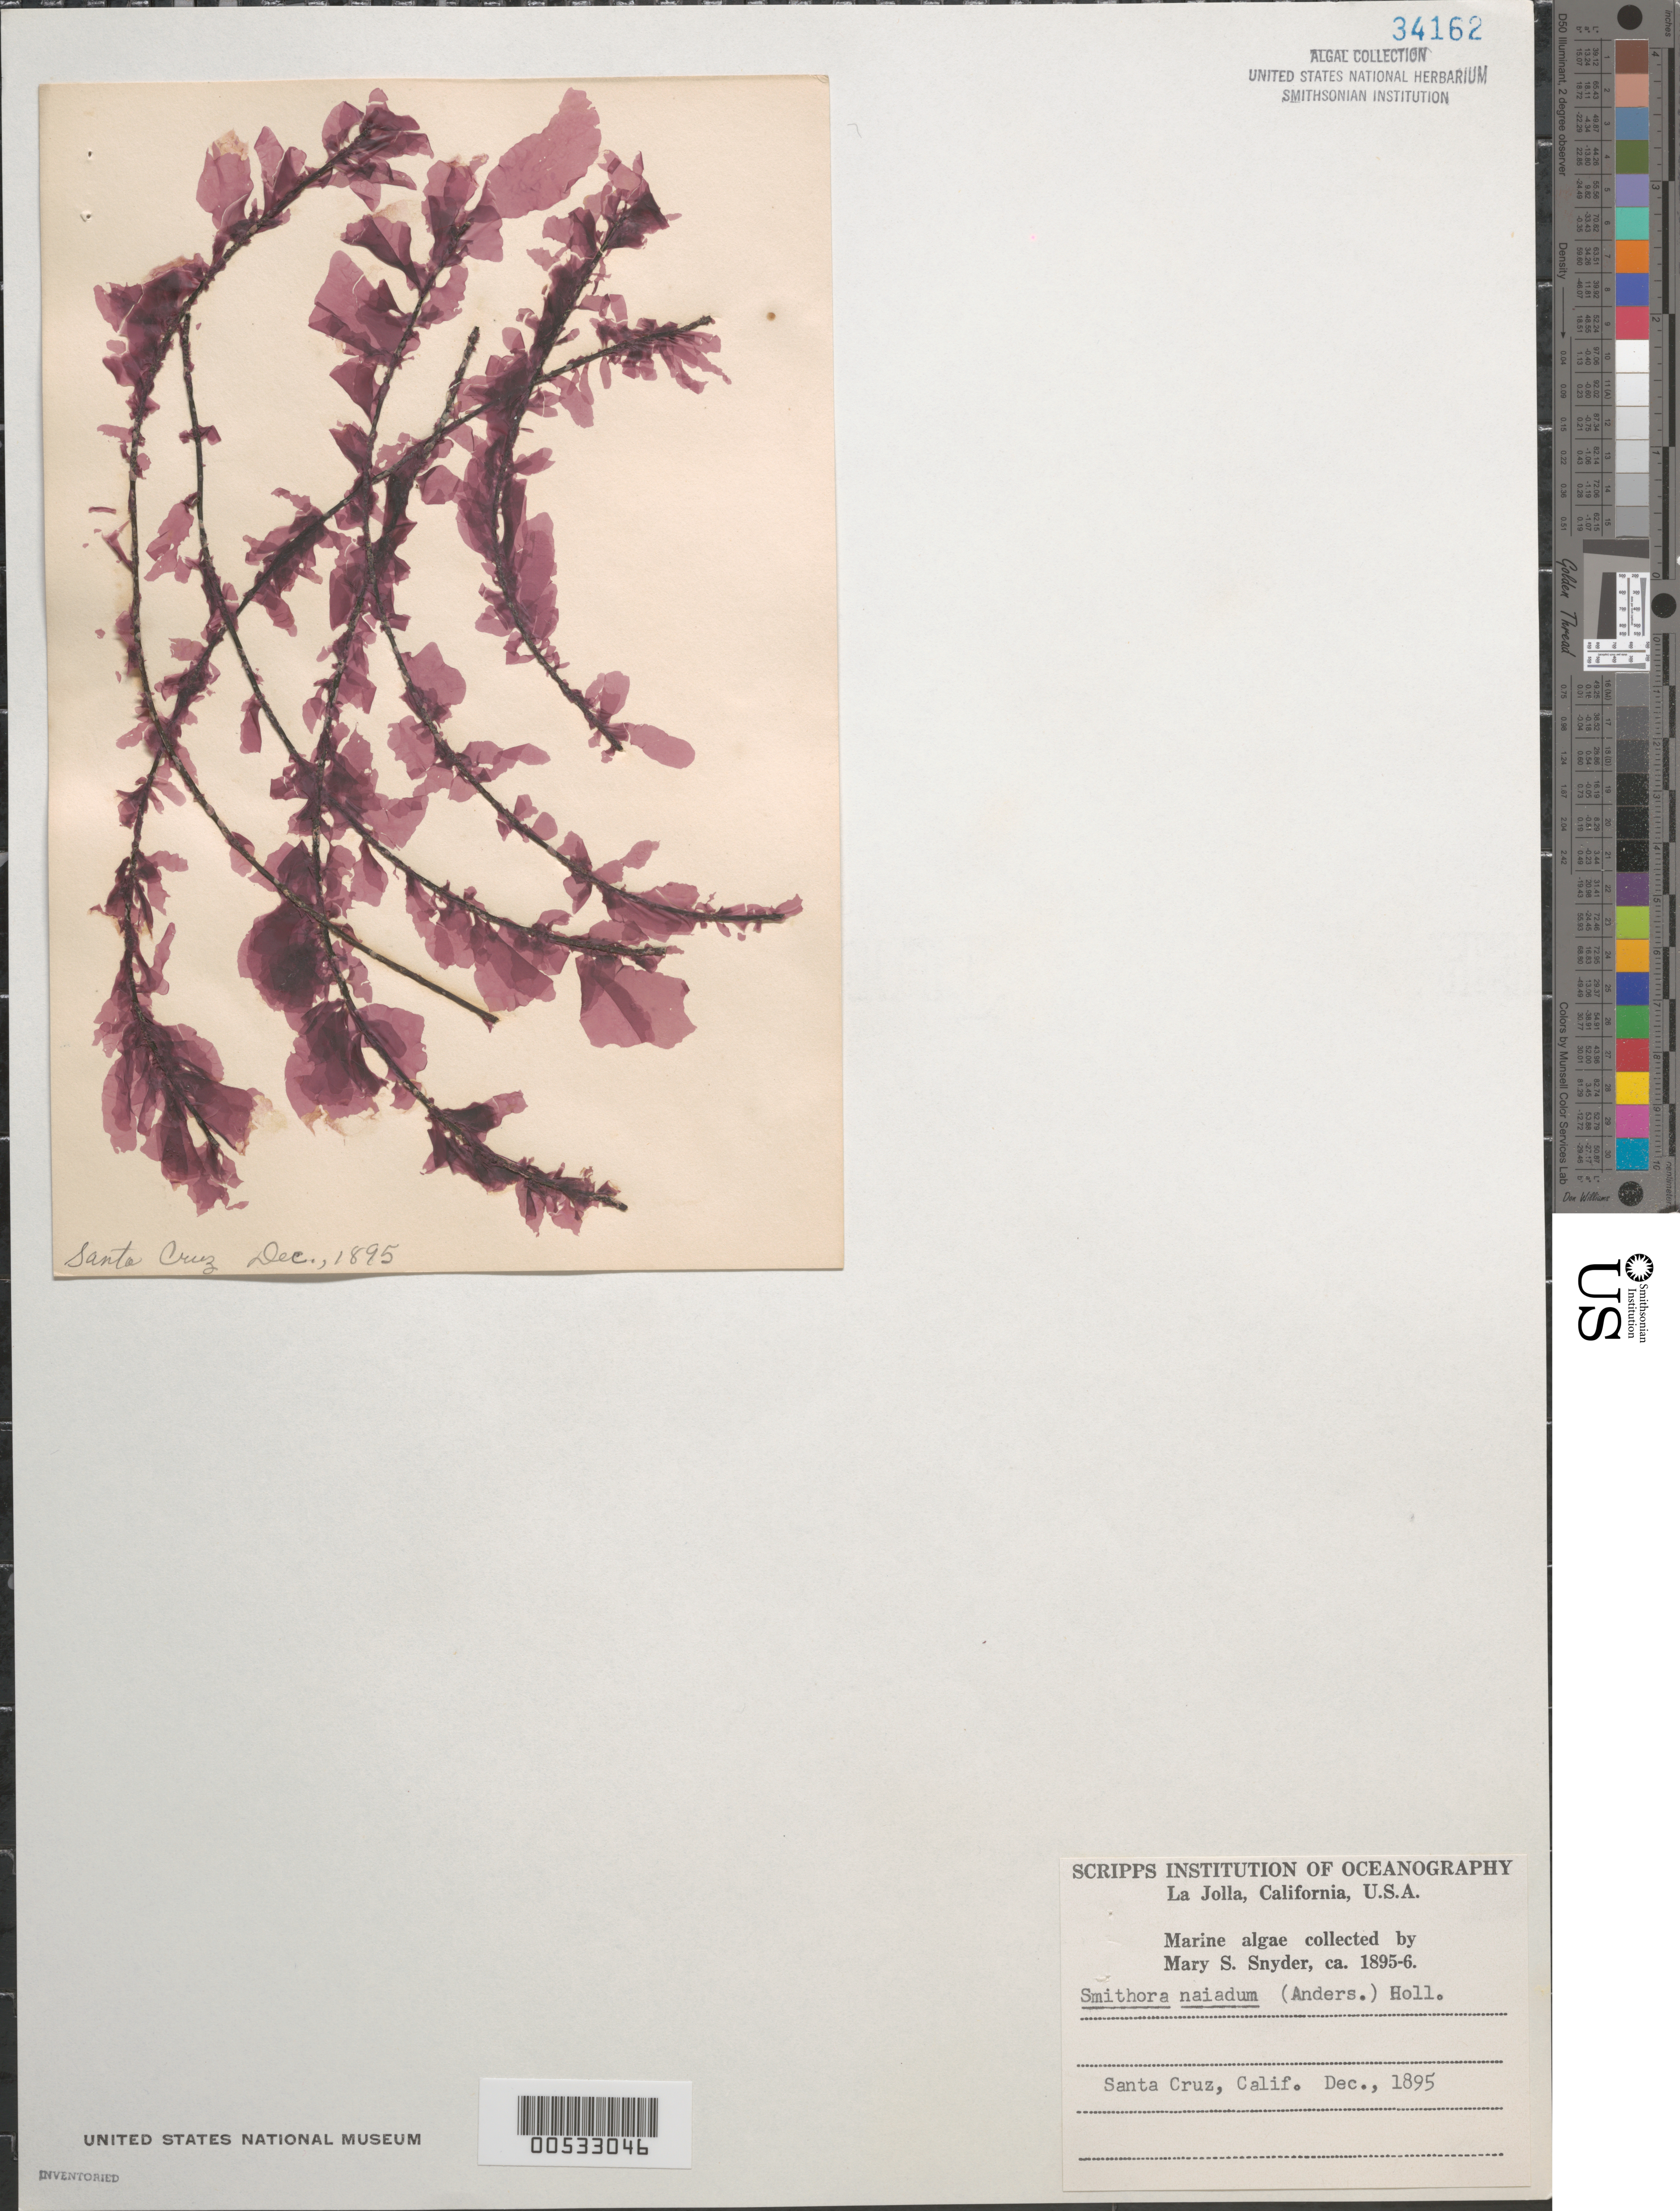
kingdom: Plantae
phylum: Rhodophyta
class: Compsopogonophyceae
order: Erythropeltidales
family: Erythrotrichiaceae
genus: Smithora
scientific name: Smithora naiadum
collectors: M. Snyder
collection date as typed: Dec 1895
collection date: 1895-12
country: United States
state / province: California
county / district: Santa Cruz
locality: Santa Cruz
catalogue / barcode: US 34162